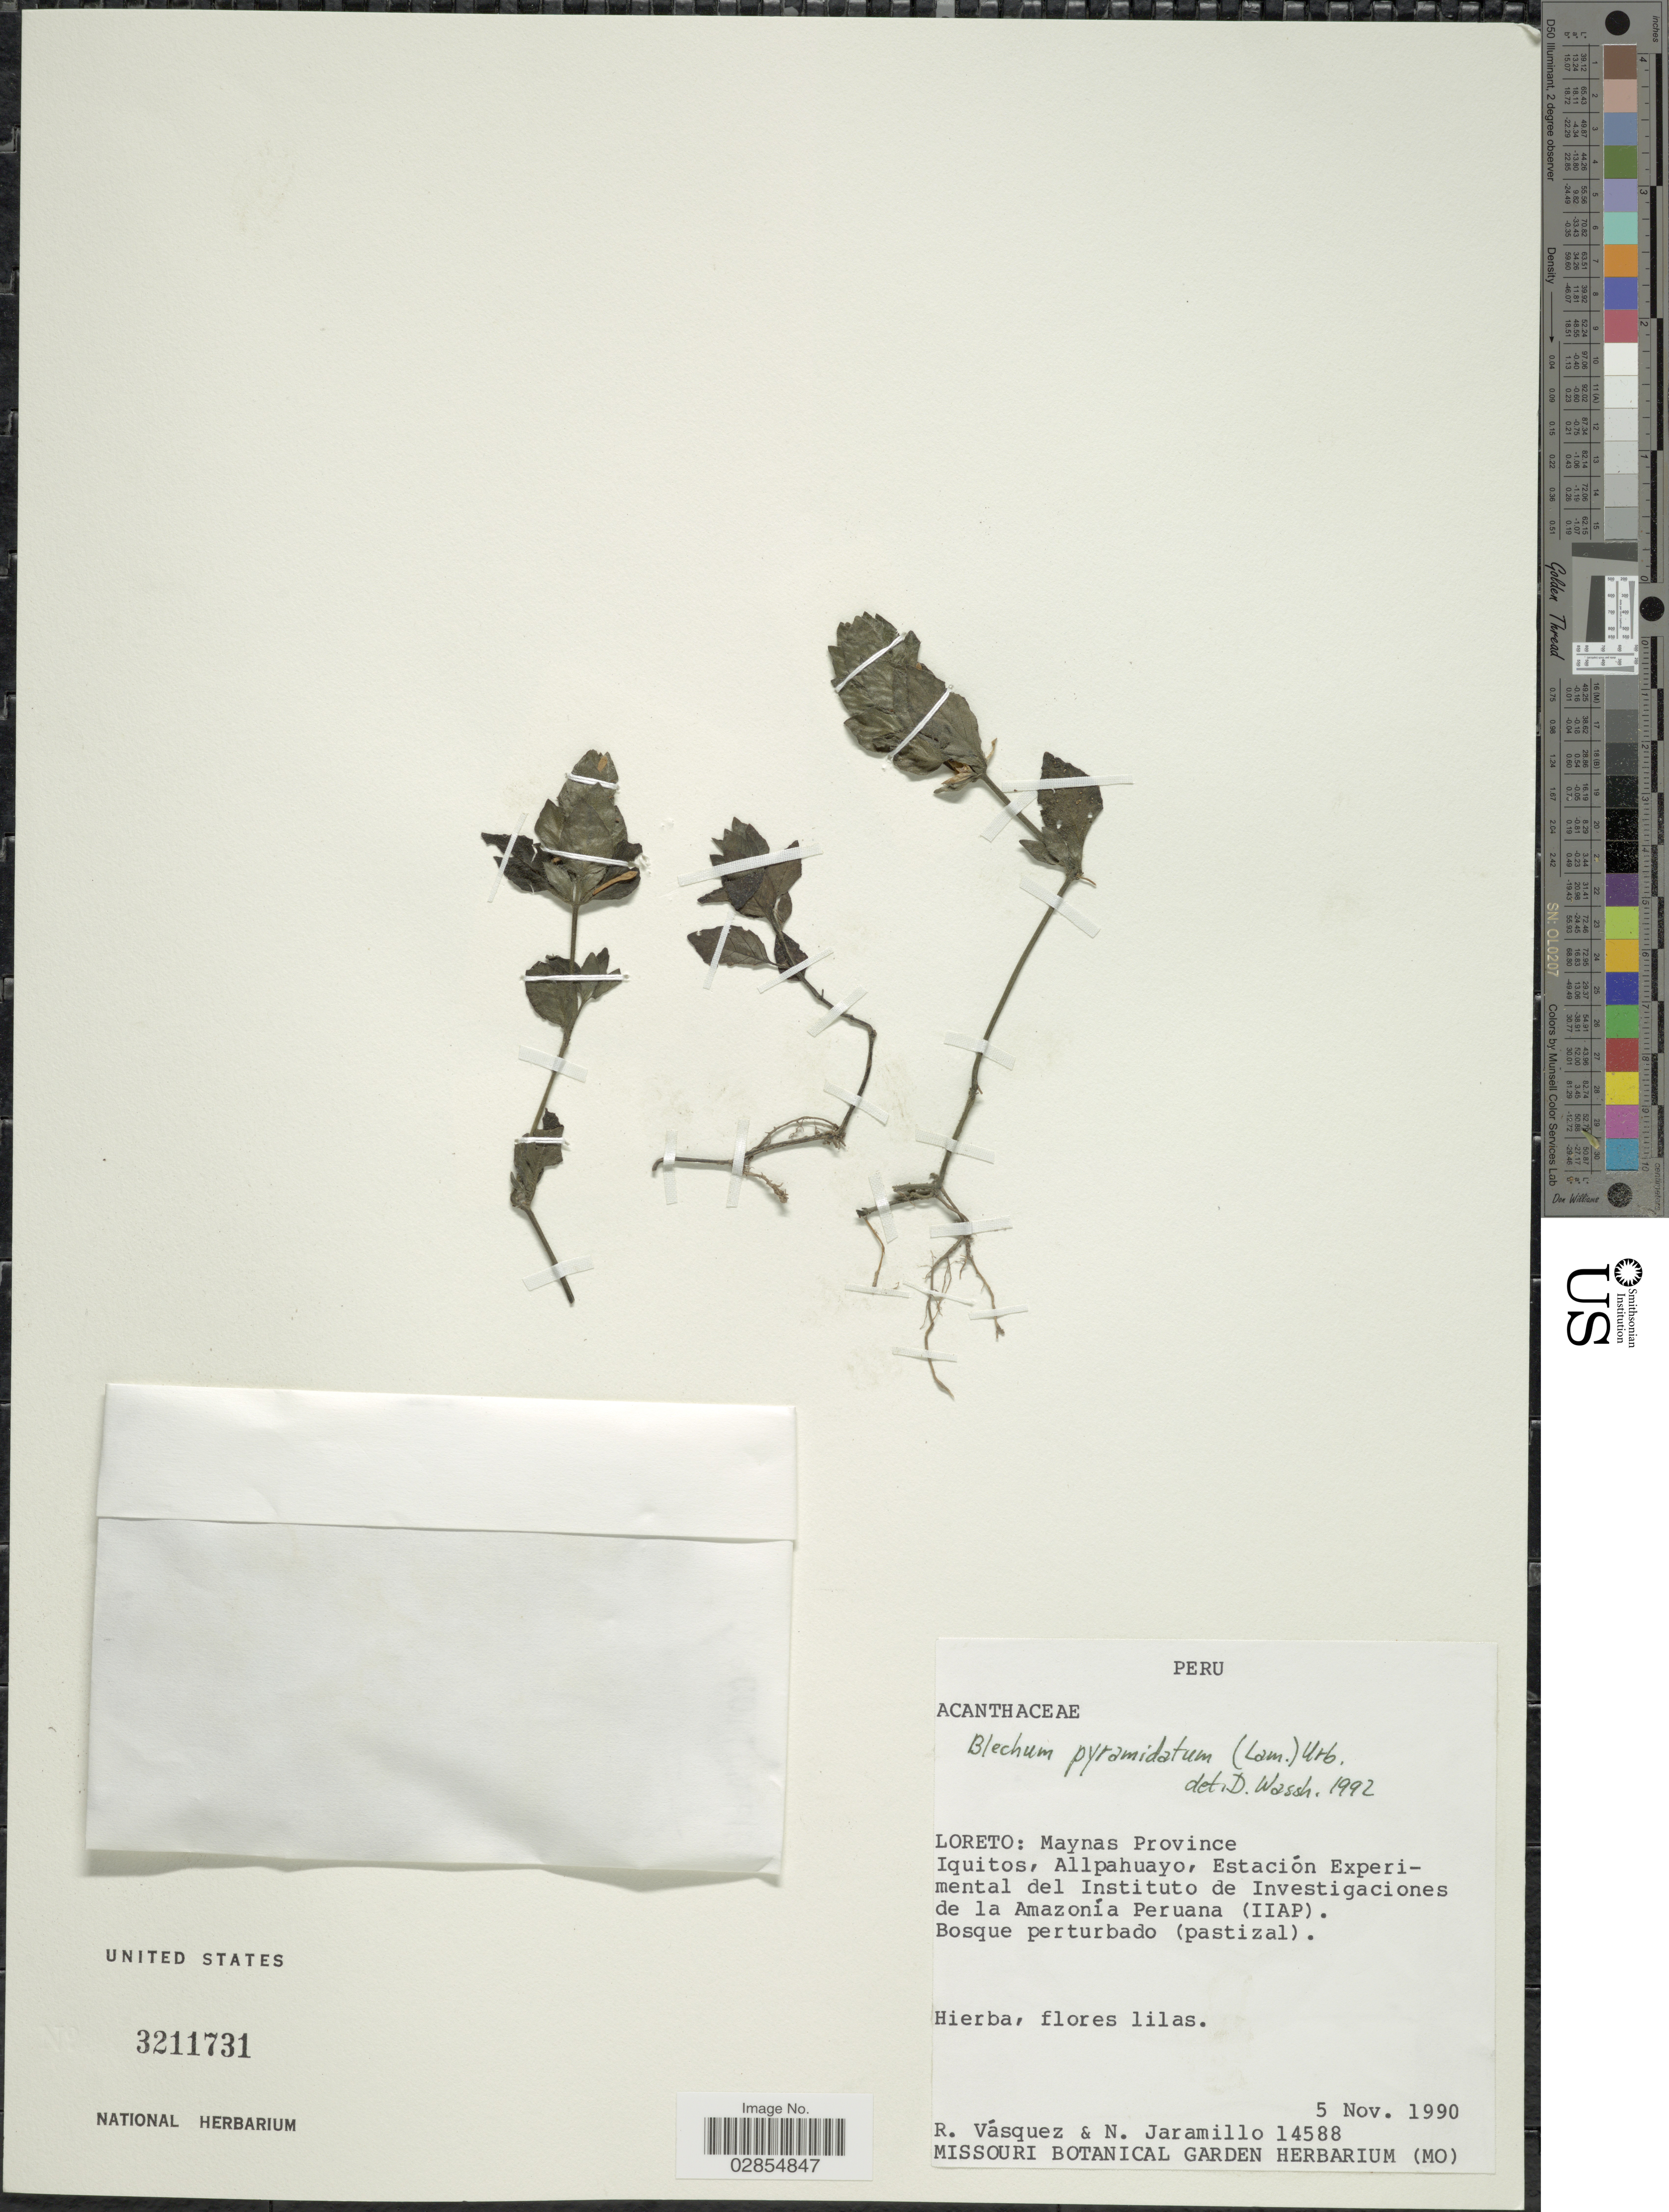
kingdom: Plantae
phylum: Tracheophyta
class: Magnoliopsida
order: Lamiales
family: Acanthaceae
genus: Blechum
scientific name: Blechum brownei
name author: Juss.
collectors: R. Vásquez & N. Jaramillo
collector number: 14588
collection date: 1990-11-05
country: Peru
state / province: Loreto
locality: Loreto: Maynas Province. Iquitos, Allpahuayo, Estación Experimental del Instituto de Investigaciones de la Amazonía Peruana (IIAP).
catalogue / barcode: US 3211731